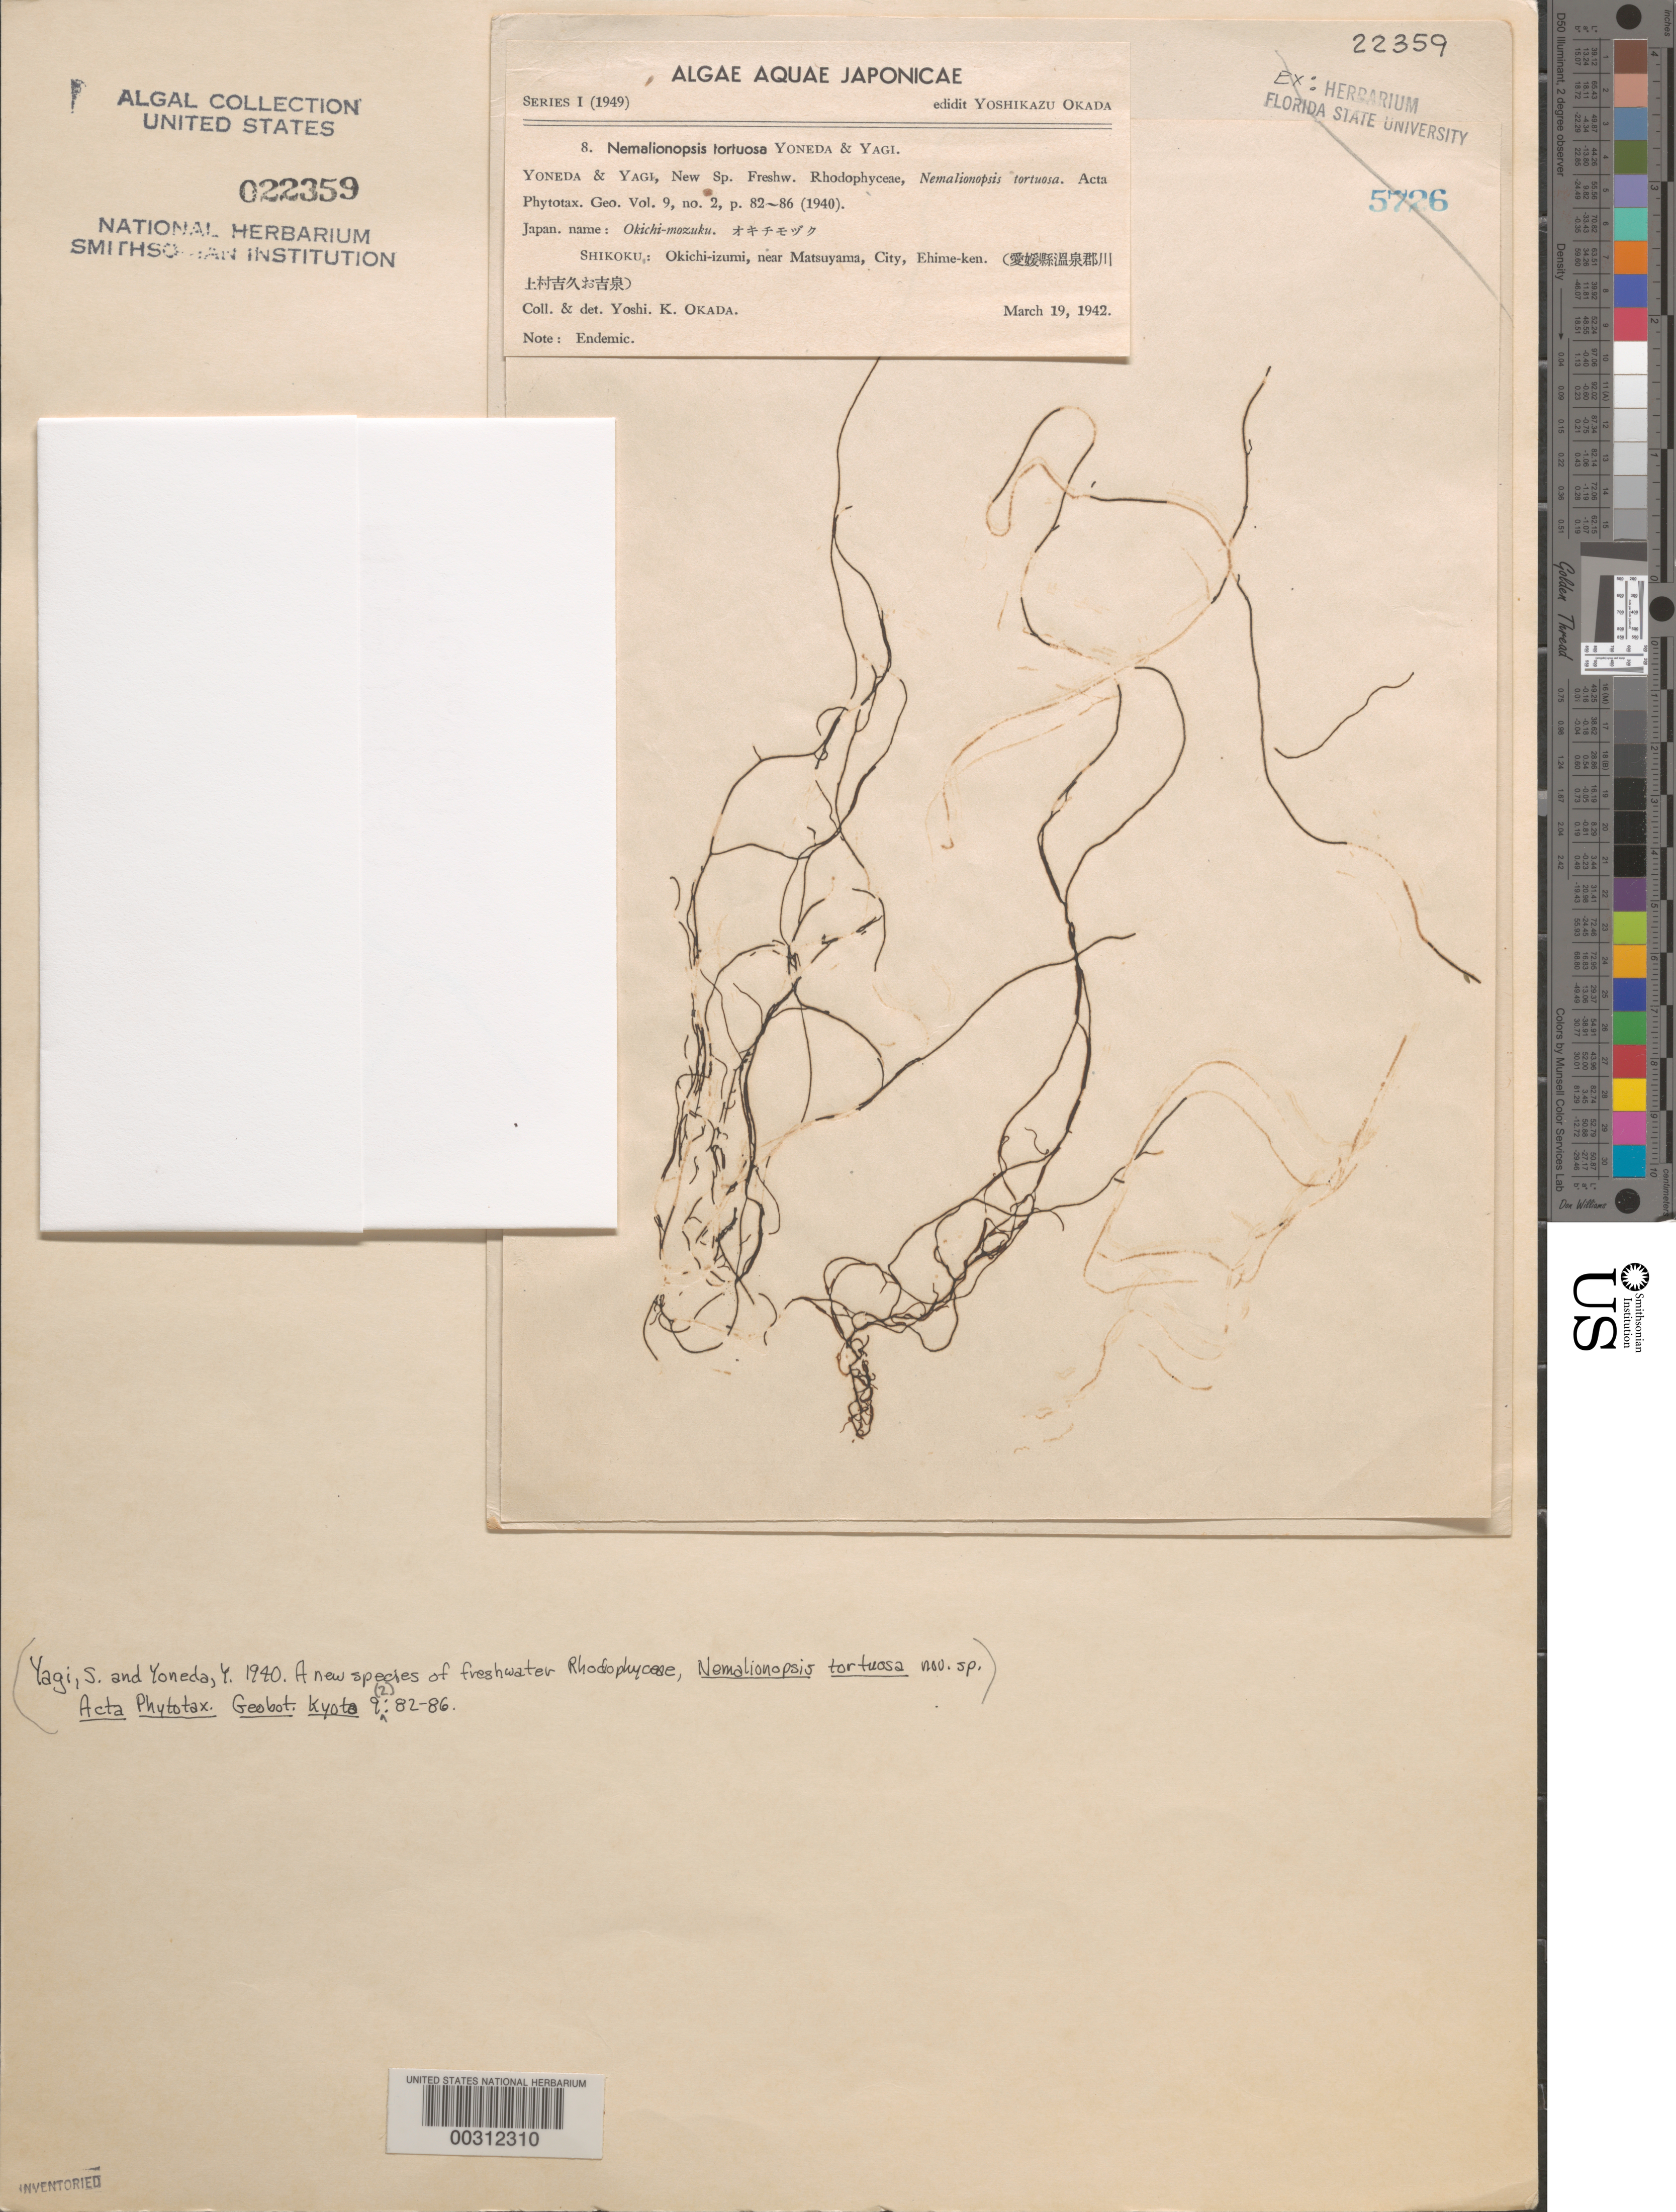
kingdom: Plantae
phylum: Rhodophyta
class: Florideophyceae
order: Thoreales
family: Thoreaceae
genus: Nemalionopsis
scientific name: Nemalionopsis tortuosa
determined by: Okada, Y. K.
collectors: Y. Okada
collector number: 8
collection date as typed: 19 Mar 1942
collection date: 1942-03-19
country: Japan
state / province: Ehime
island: Shikoku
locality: Okichi-izumi, near Matsuyama City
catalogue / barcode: US 22359